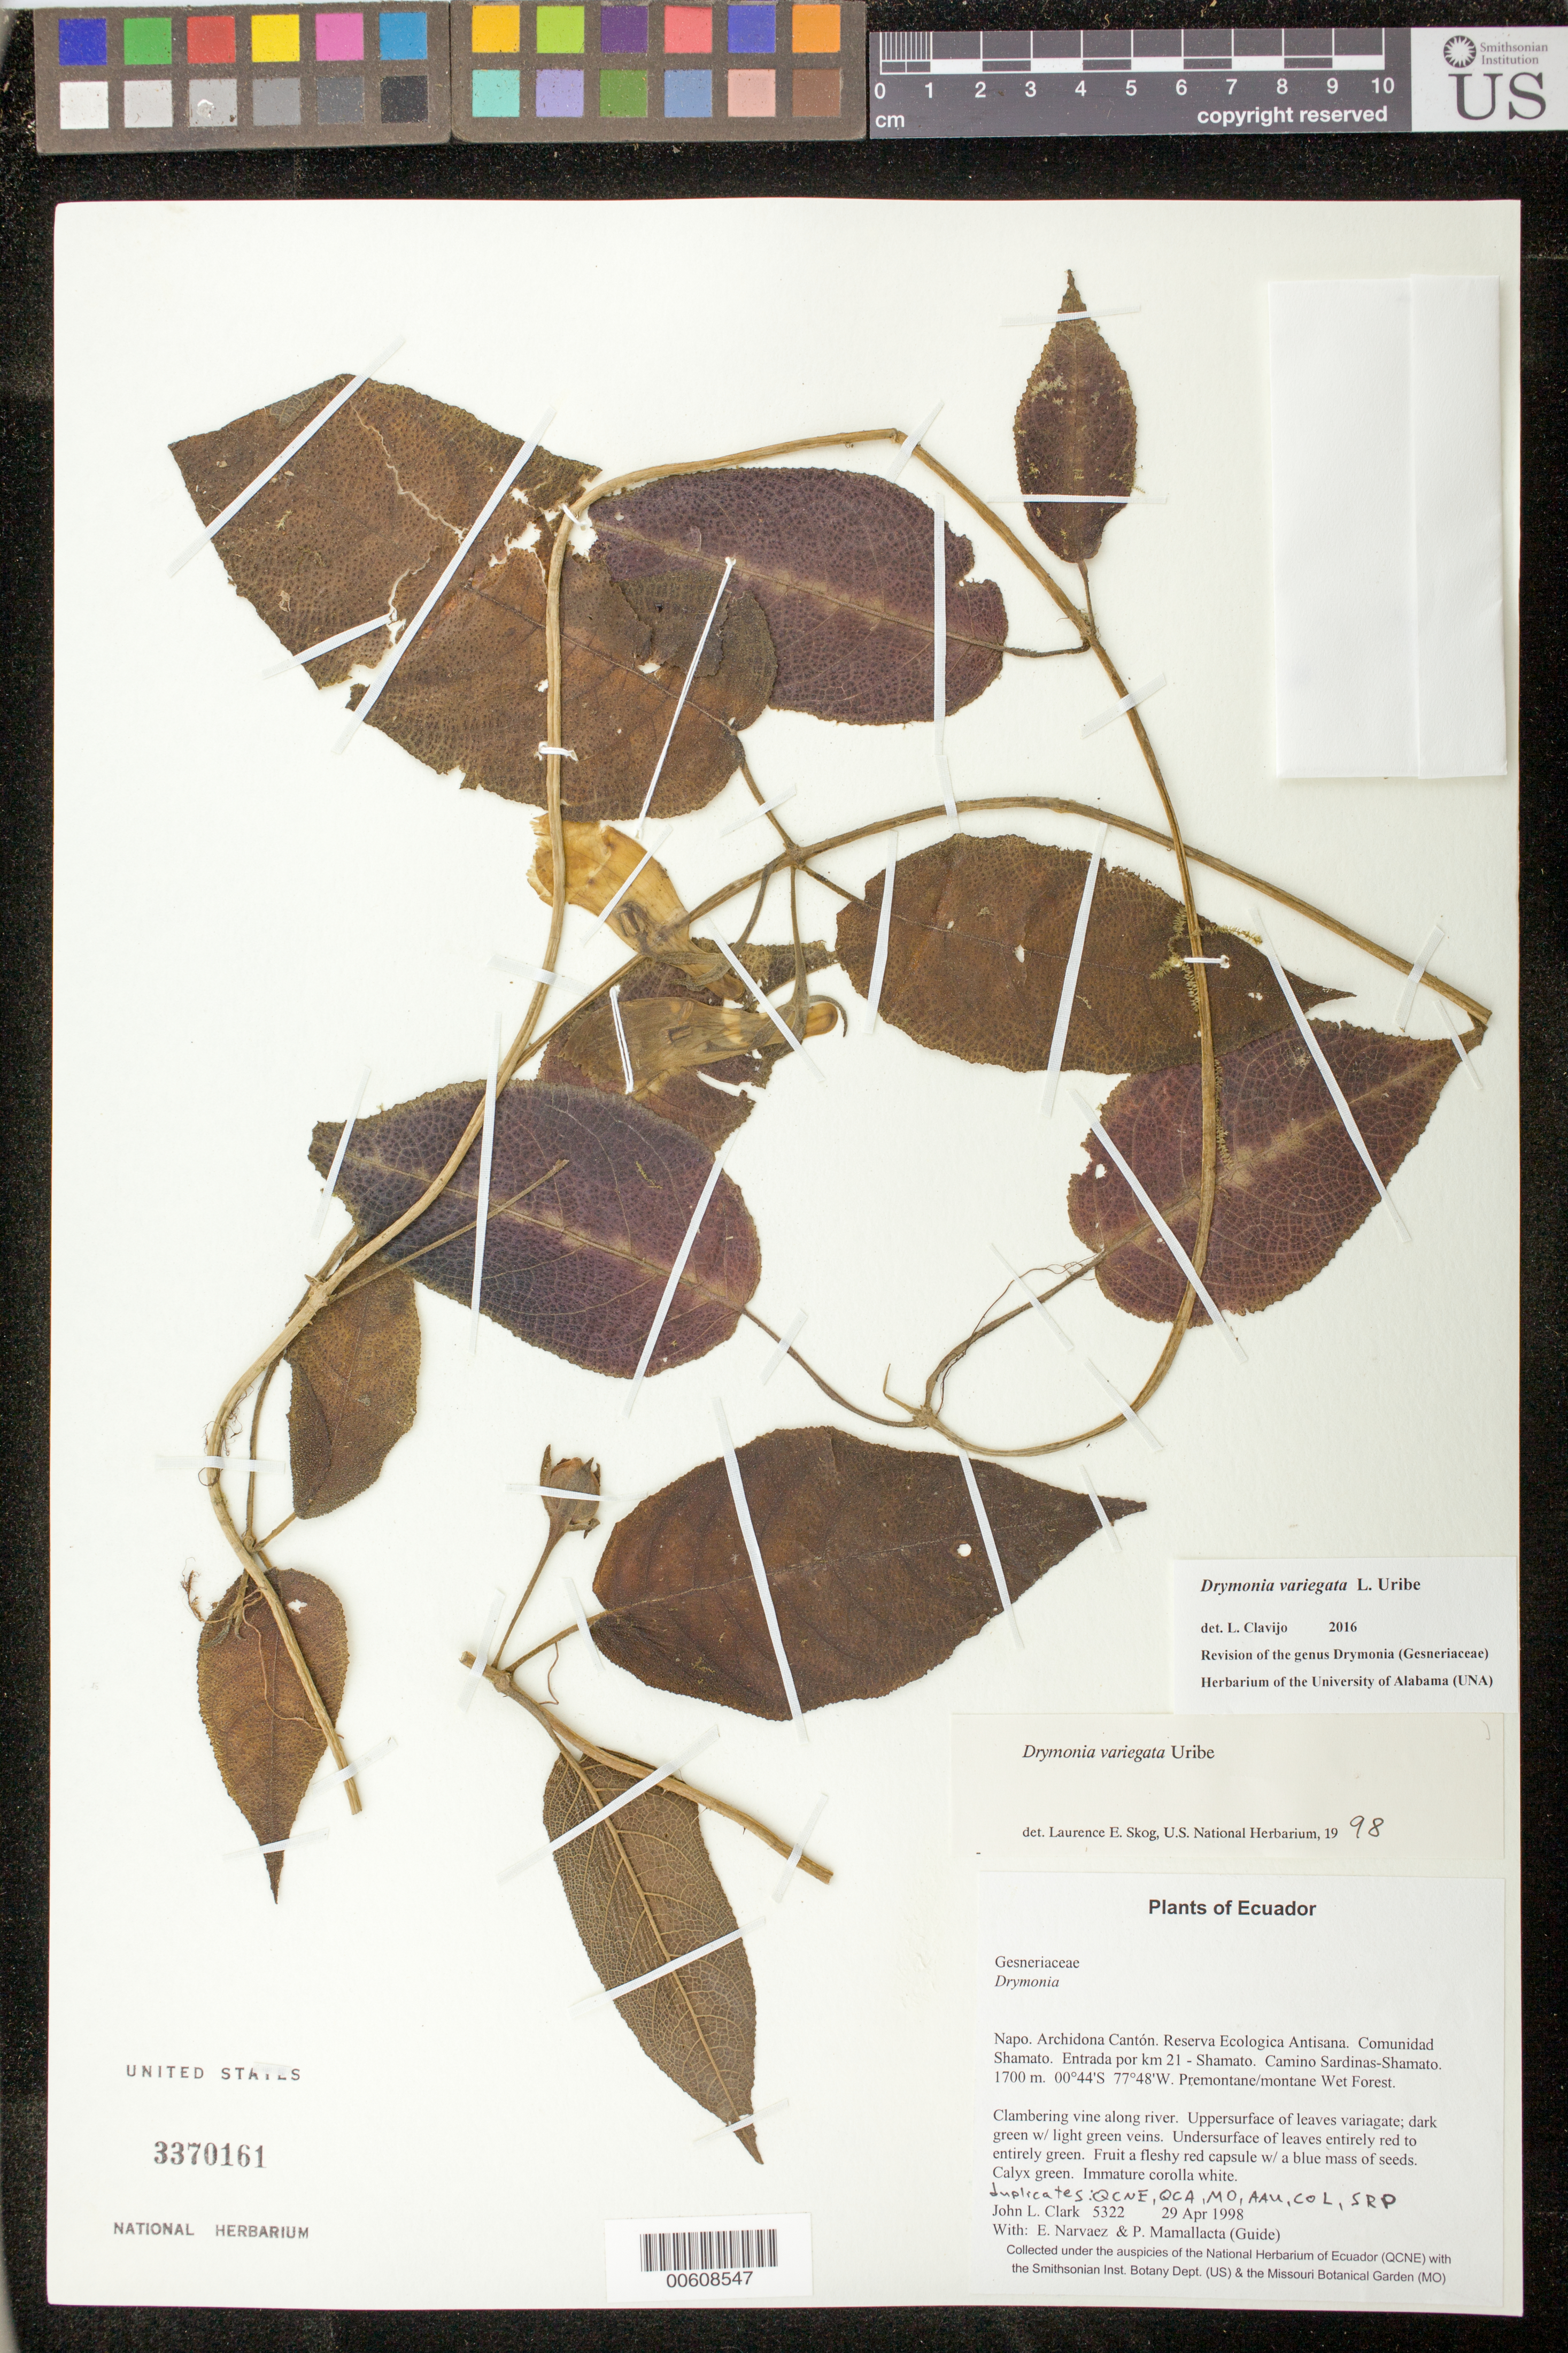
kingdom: Plantae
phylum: Tracheophyta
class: Magnoliopsida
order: Lamiales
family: Gesneriaceae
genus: Drymonia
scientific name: Drymonia variegata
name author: L. Uribe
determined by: Skog, Laurence E.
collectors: J. L. Clark, E. Narváez & P. Mamallacta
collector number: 5322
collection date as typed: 29 Apr 1998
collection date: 1998-04-29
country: Ecuador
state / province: Napo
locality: Archidona Cantón. Reserva Ecologica Antisana. Comunidad Shamato. Entrada por km 21 - Shamato. Camino Sardinas-Shamato.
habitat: Premontane/montane Wet Forest.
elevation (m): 1700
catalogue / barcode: US 3370161